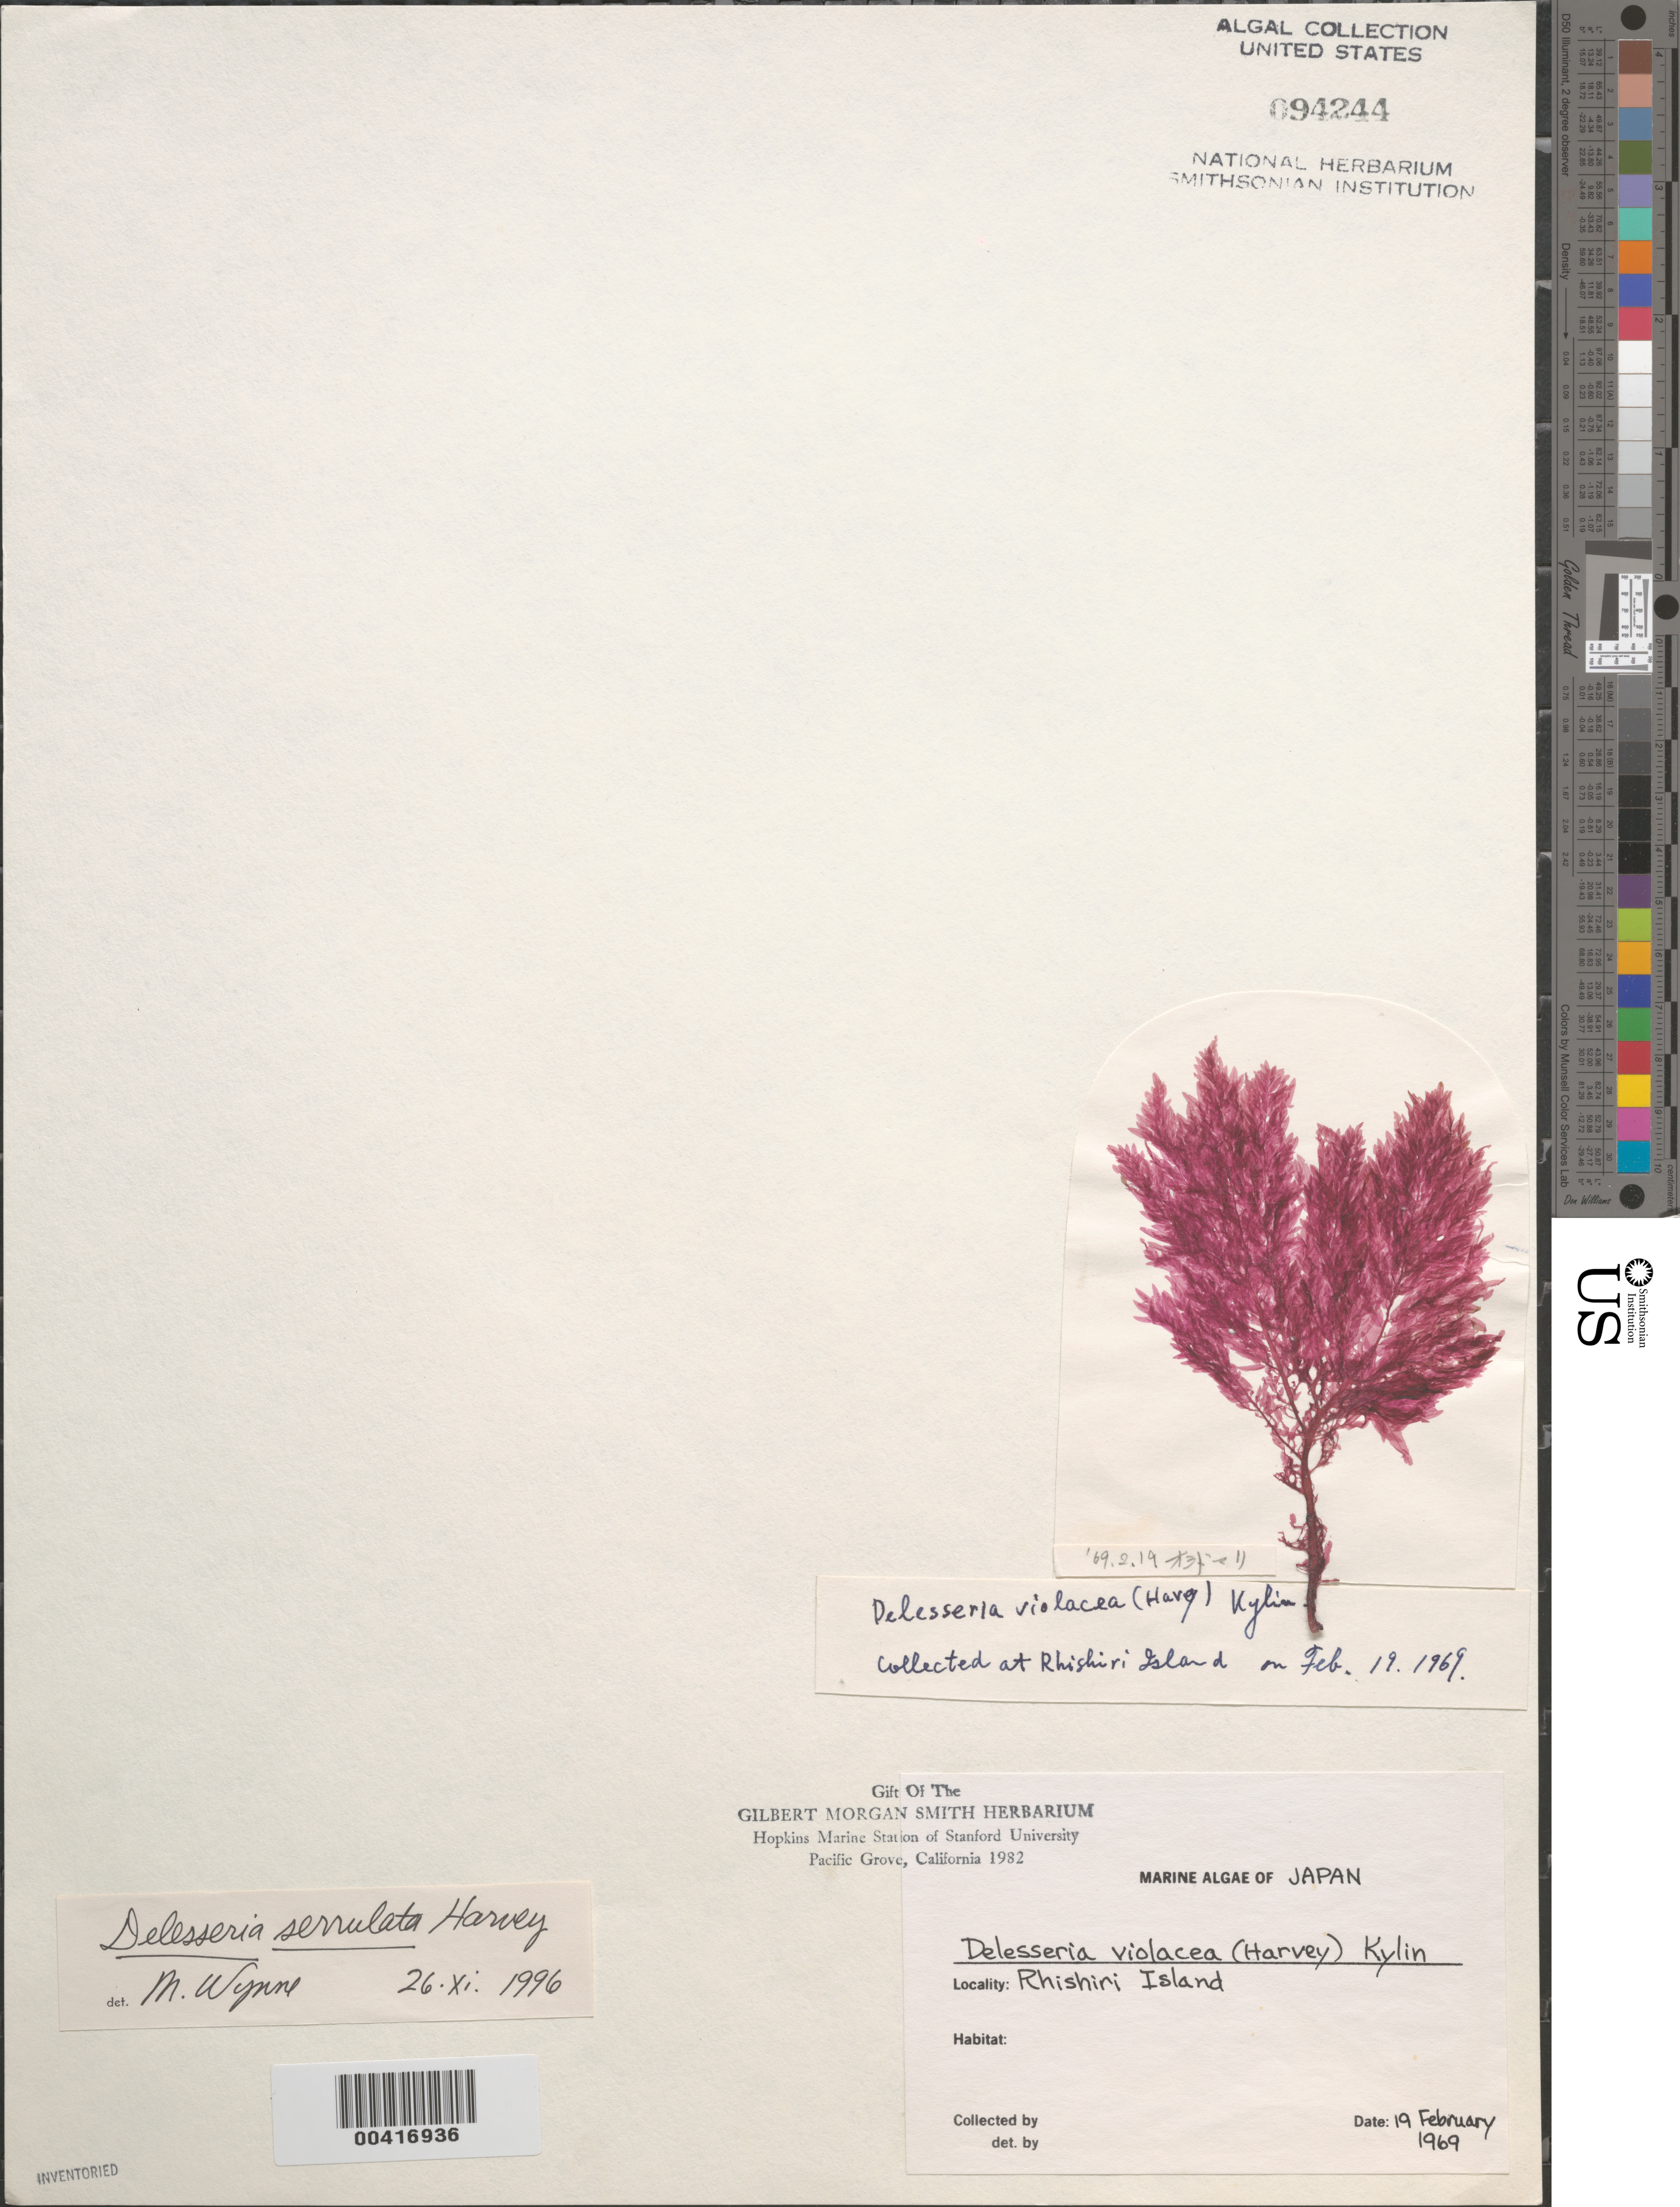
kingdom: Plantae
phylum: Rhodophyta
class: Florideophyceae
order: Ceramiales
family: Delesseriaceae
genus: Cumathamnion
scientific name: Cumathamnion serrulatum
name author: (Harvey) M.J. Wynne & G.W. Saunders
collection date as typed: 19 Feb 1969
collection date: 1969-02-19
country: Japan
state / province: Hokkaido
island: Rishiri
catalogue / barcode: US 94244